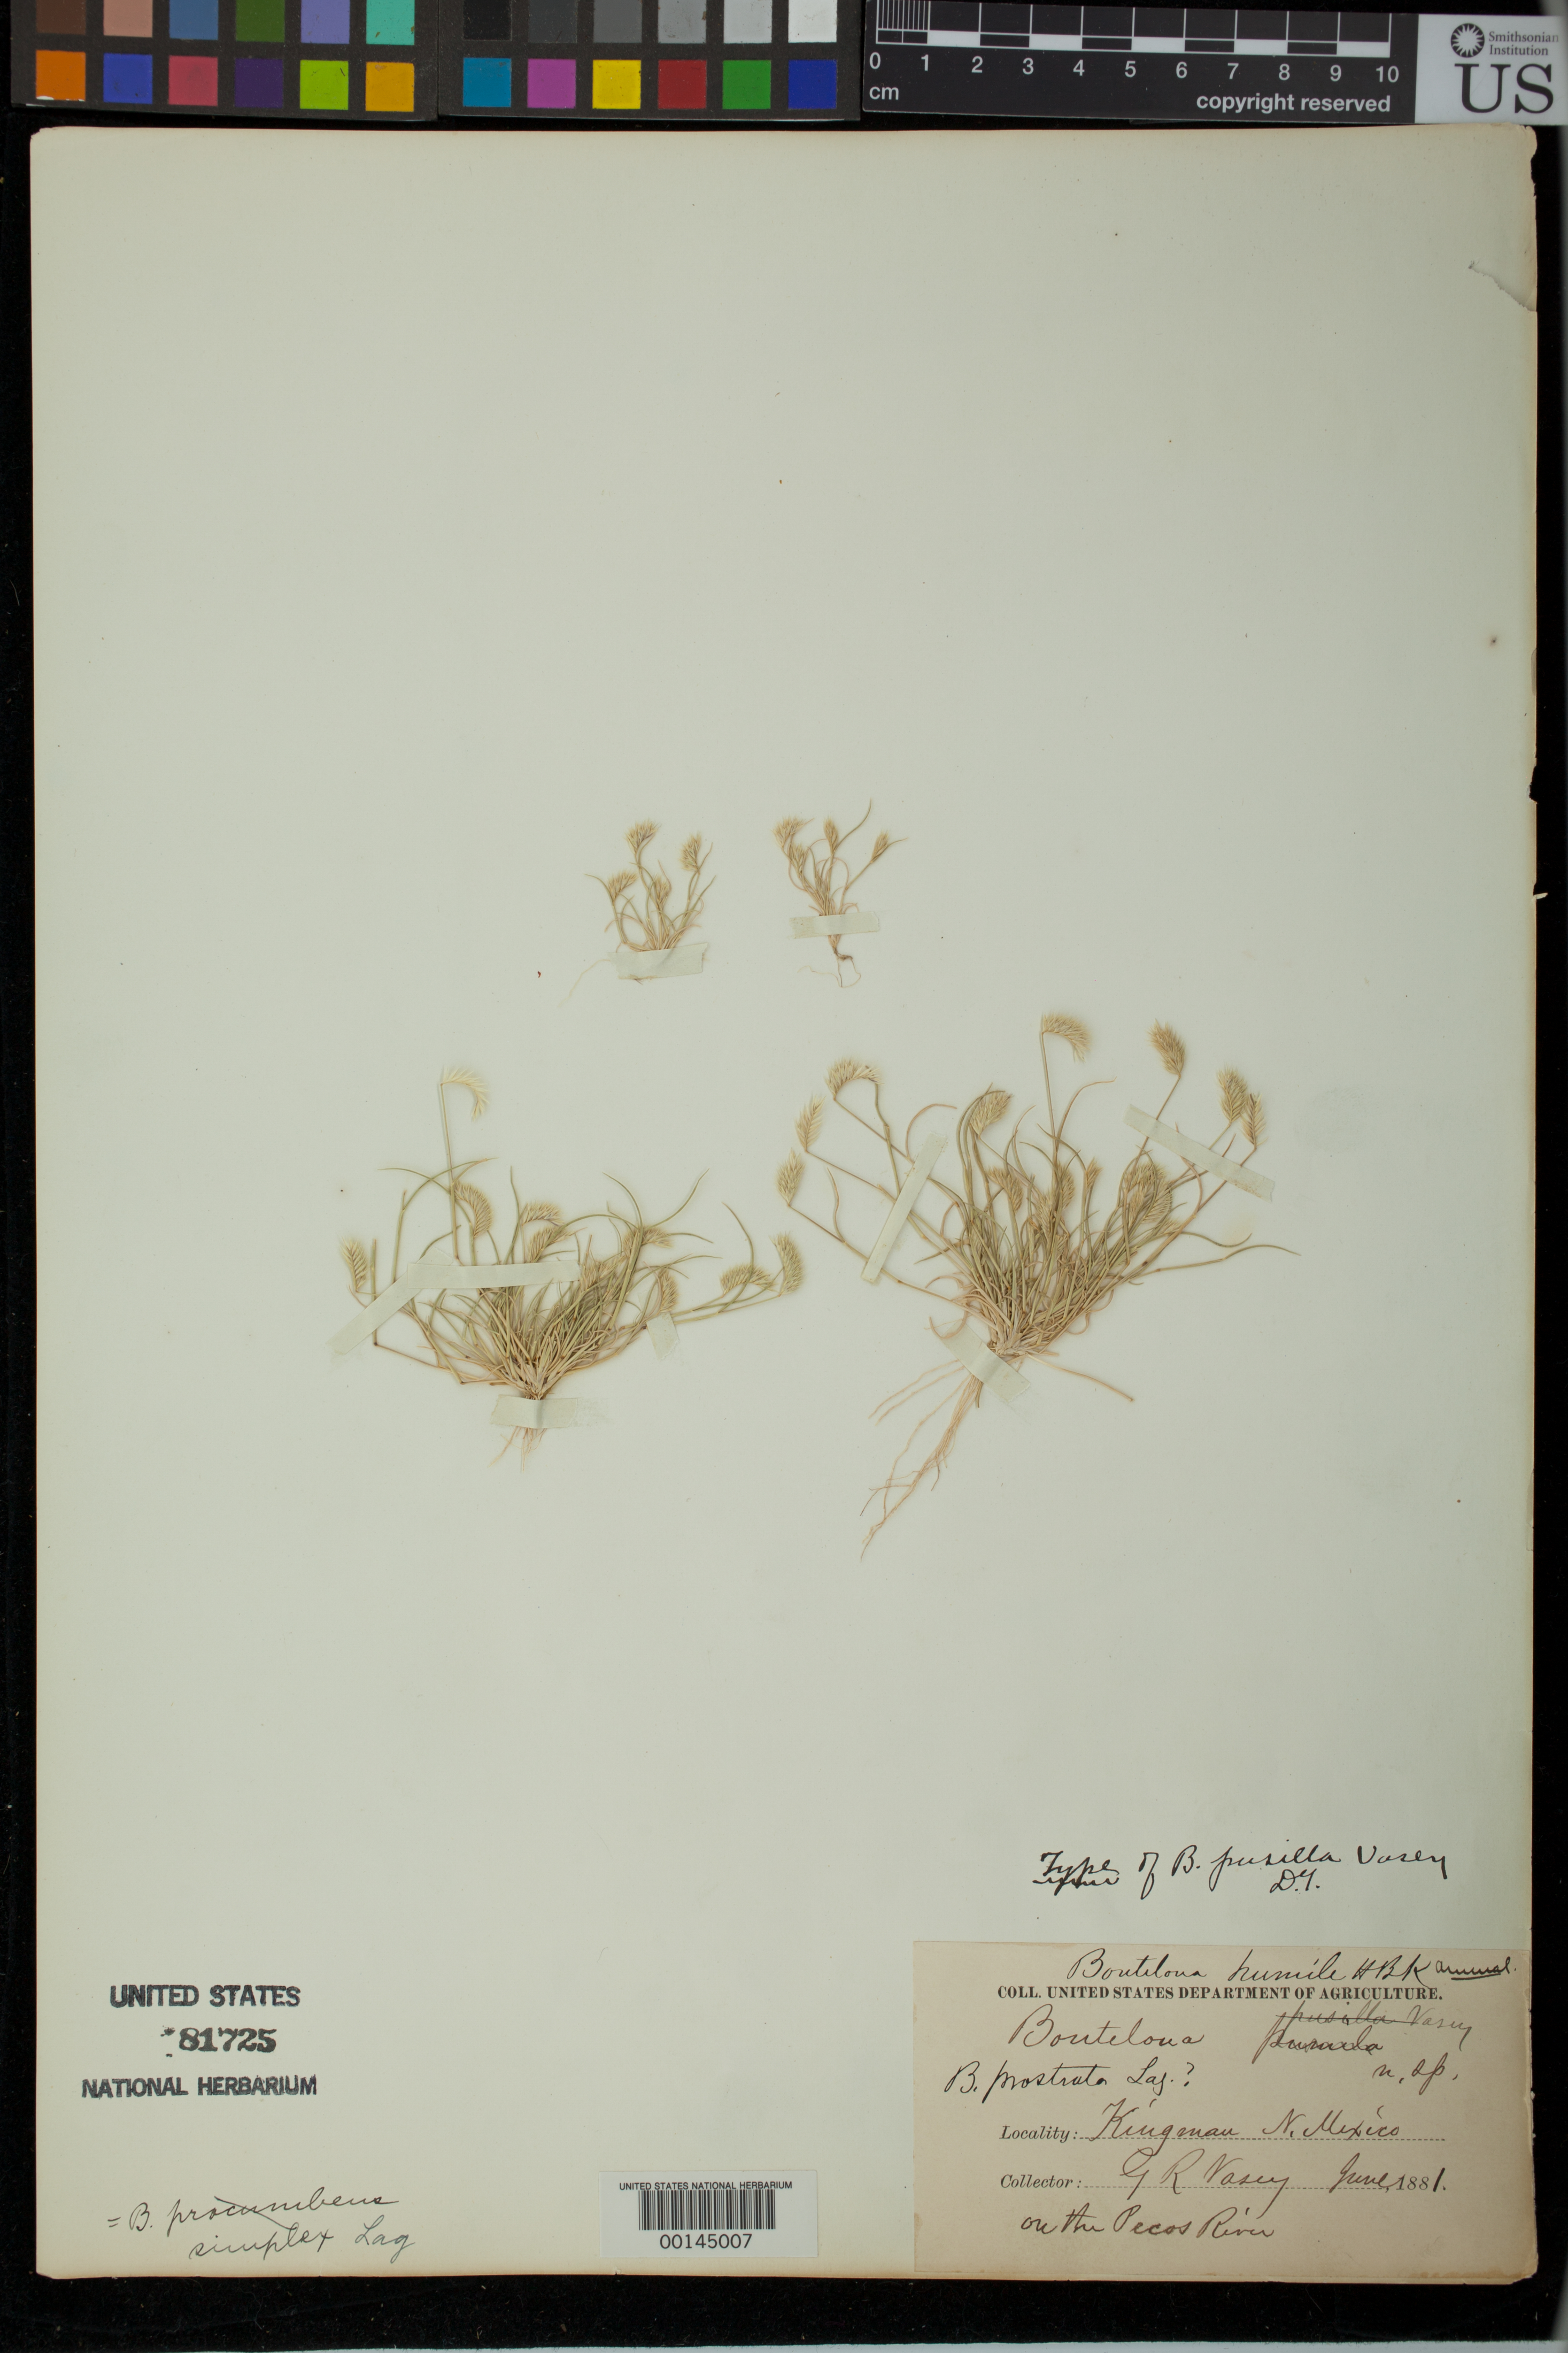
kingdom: Plantae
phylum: Tracheophyta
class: Liliopsida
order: Poales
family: Poaceae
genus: Bouteloua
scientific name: Bouteloua pusilla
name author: Vasey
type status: Holotype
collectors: G. R. Vasey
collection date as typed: Jun 1881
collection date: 1881-06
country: United States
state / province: New Mexico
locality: Kingsman, on the Pecos River.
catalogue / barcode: US 81725